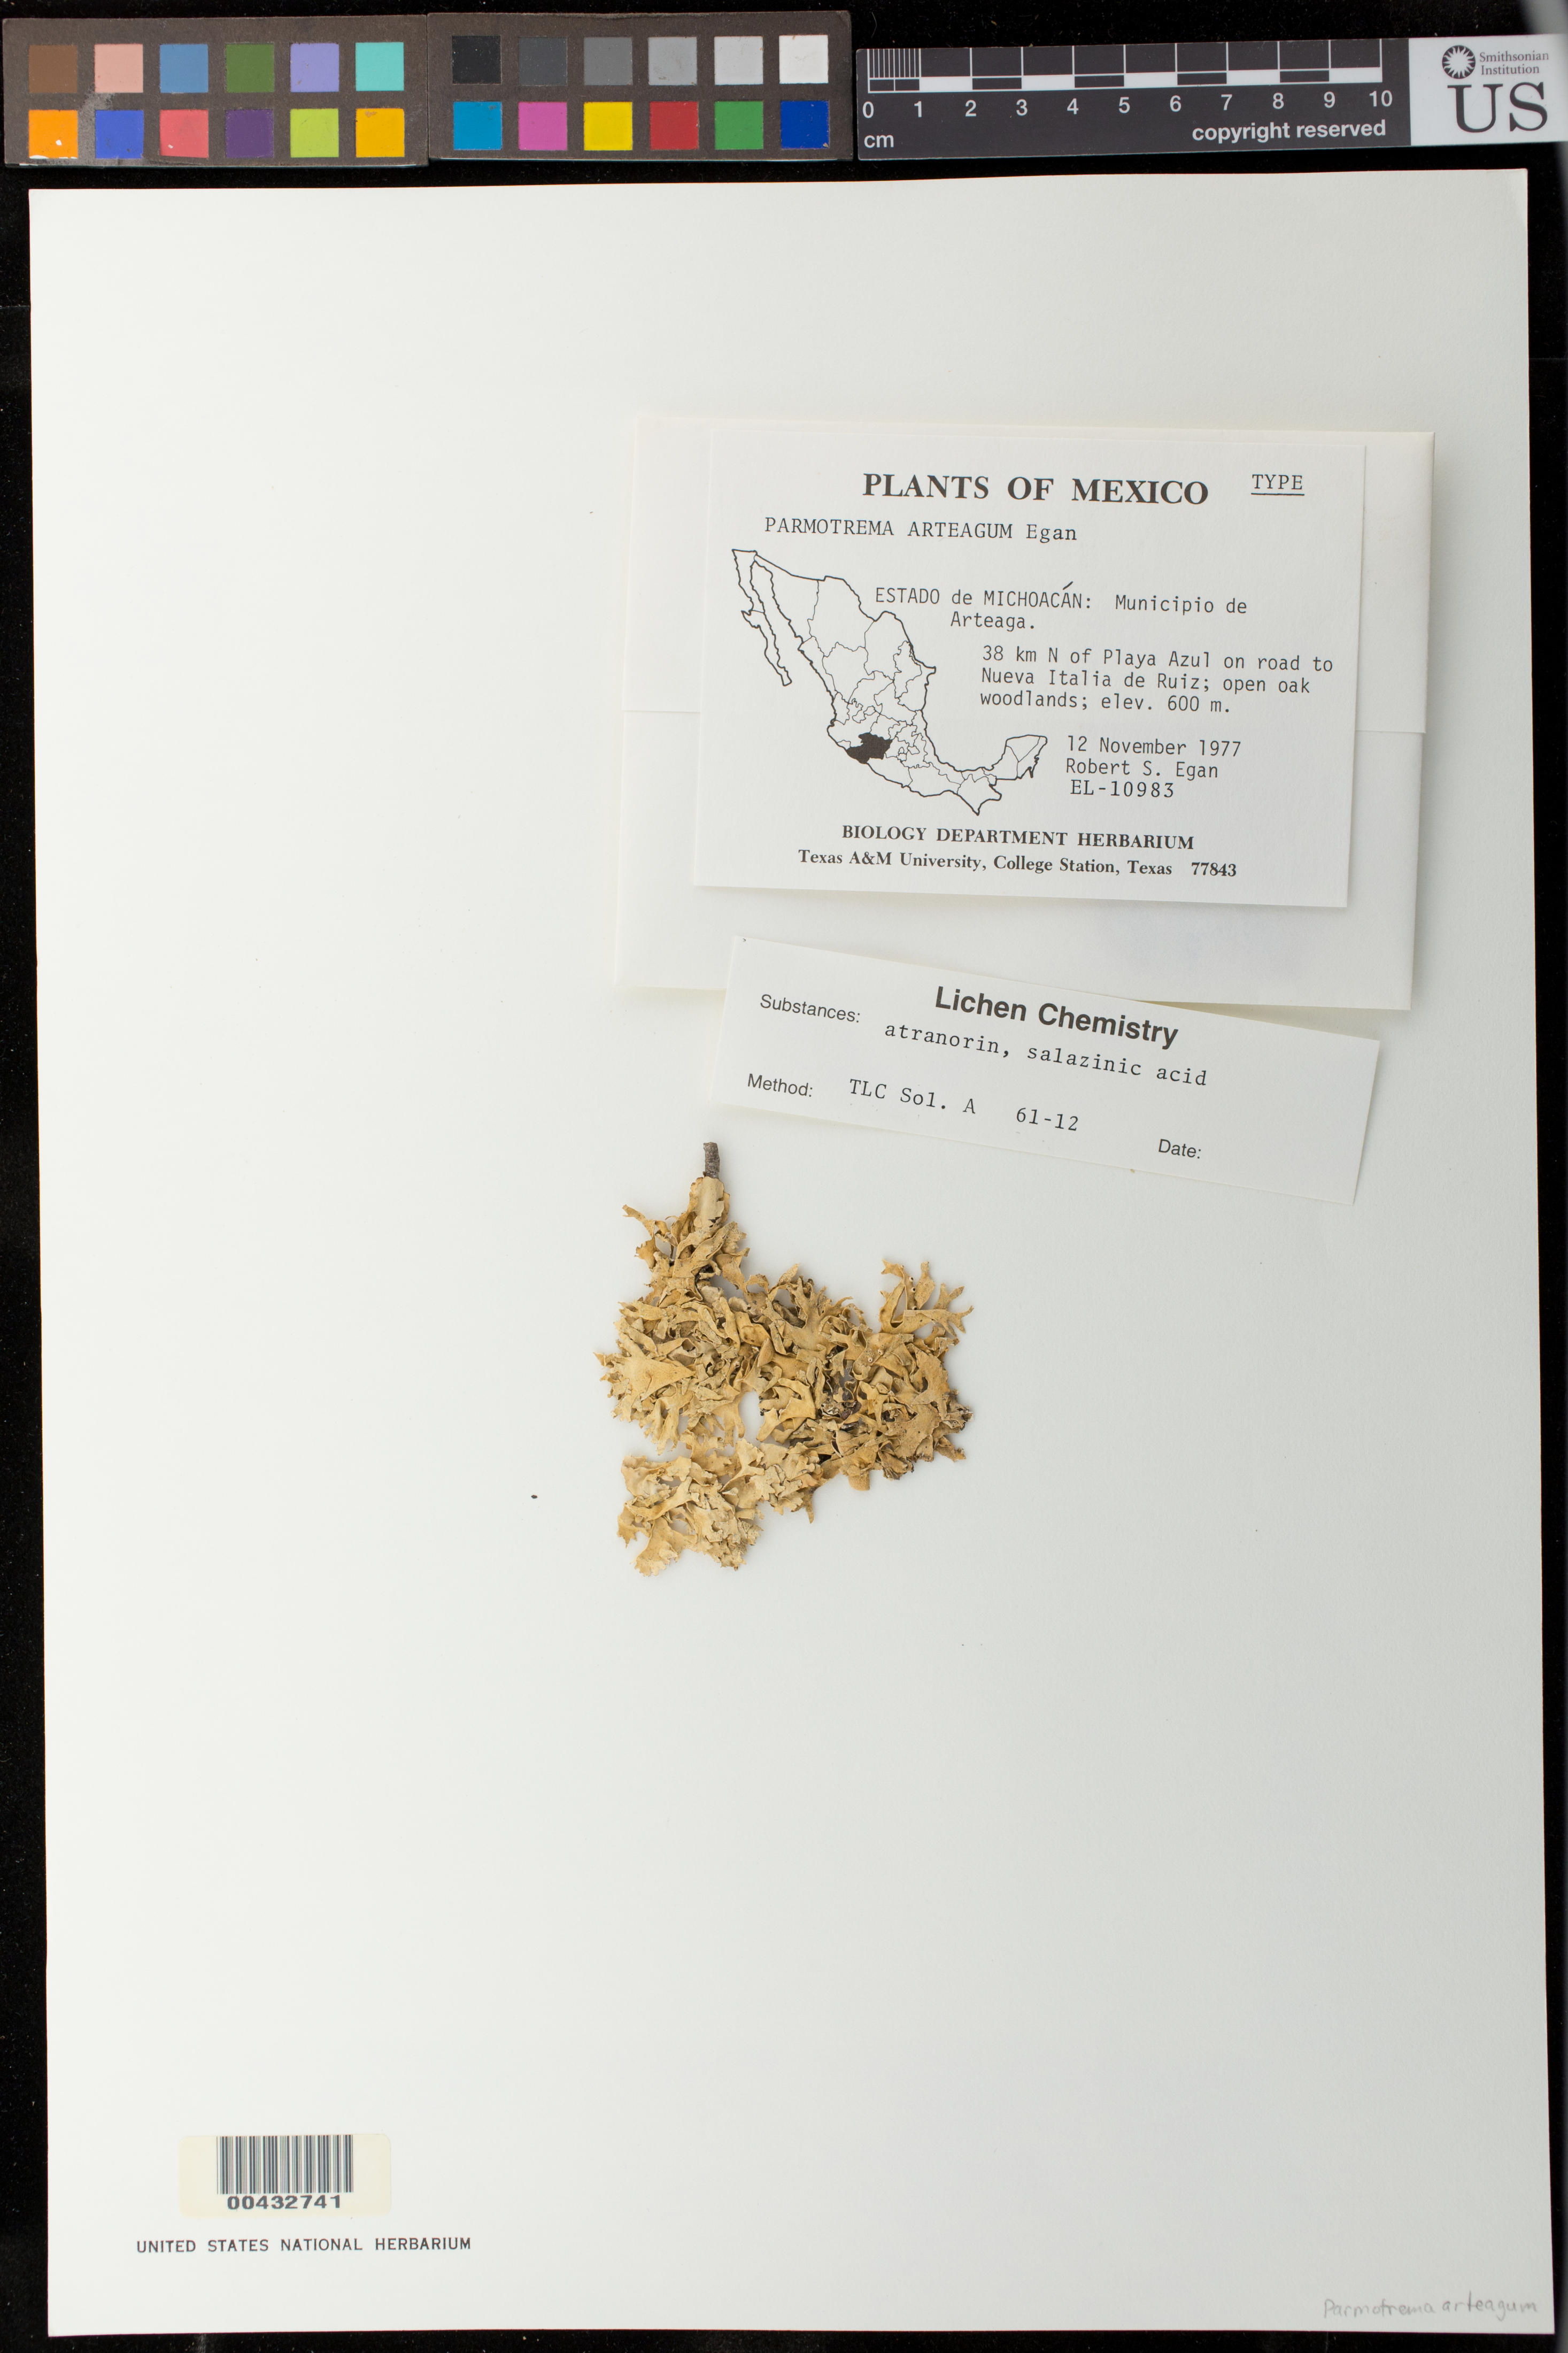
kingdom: Fungi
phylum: Ascomycota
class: Lecanoromycetes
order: Lecanorales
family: Parmeliaceae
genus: Parmotrema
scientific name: Parmotrema arteagum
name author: Egan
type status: Holotype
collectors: R. S. Egan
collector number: EL-10983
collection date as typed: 12 Nov 1977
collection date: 1977-11-12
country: Mexico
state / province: Michoacán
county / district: Arteaga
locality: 38 km N of Playa Azul on road to Nueva Italia de Ruiz.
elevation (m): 600